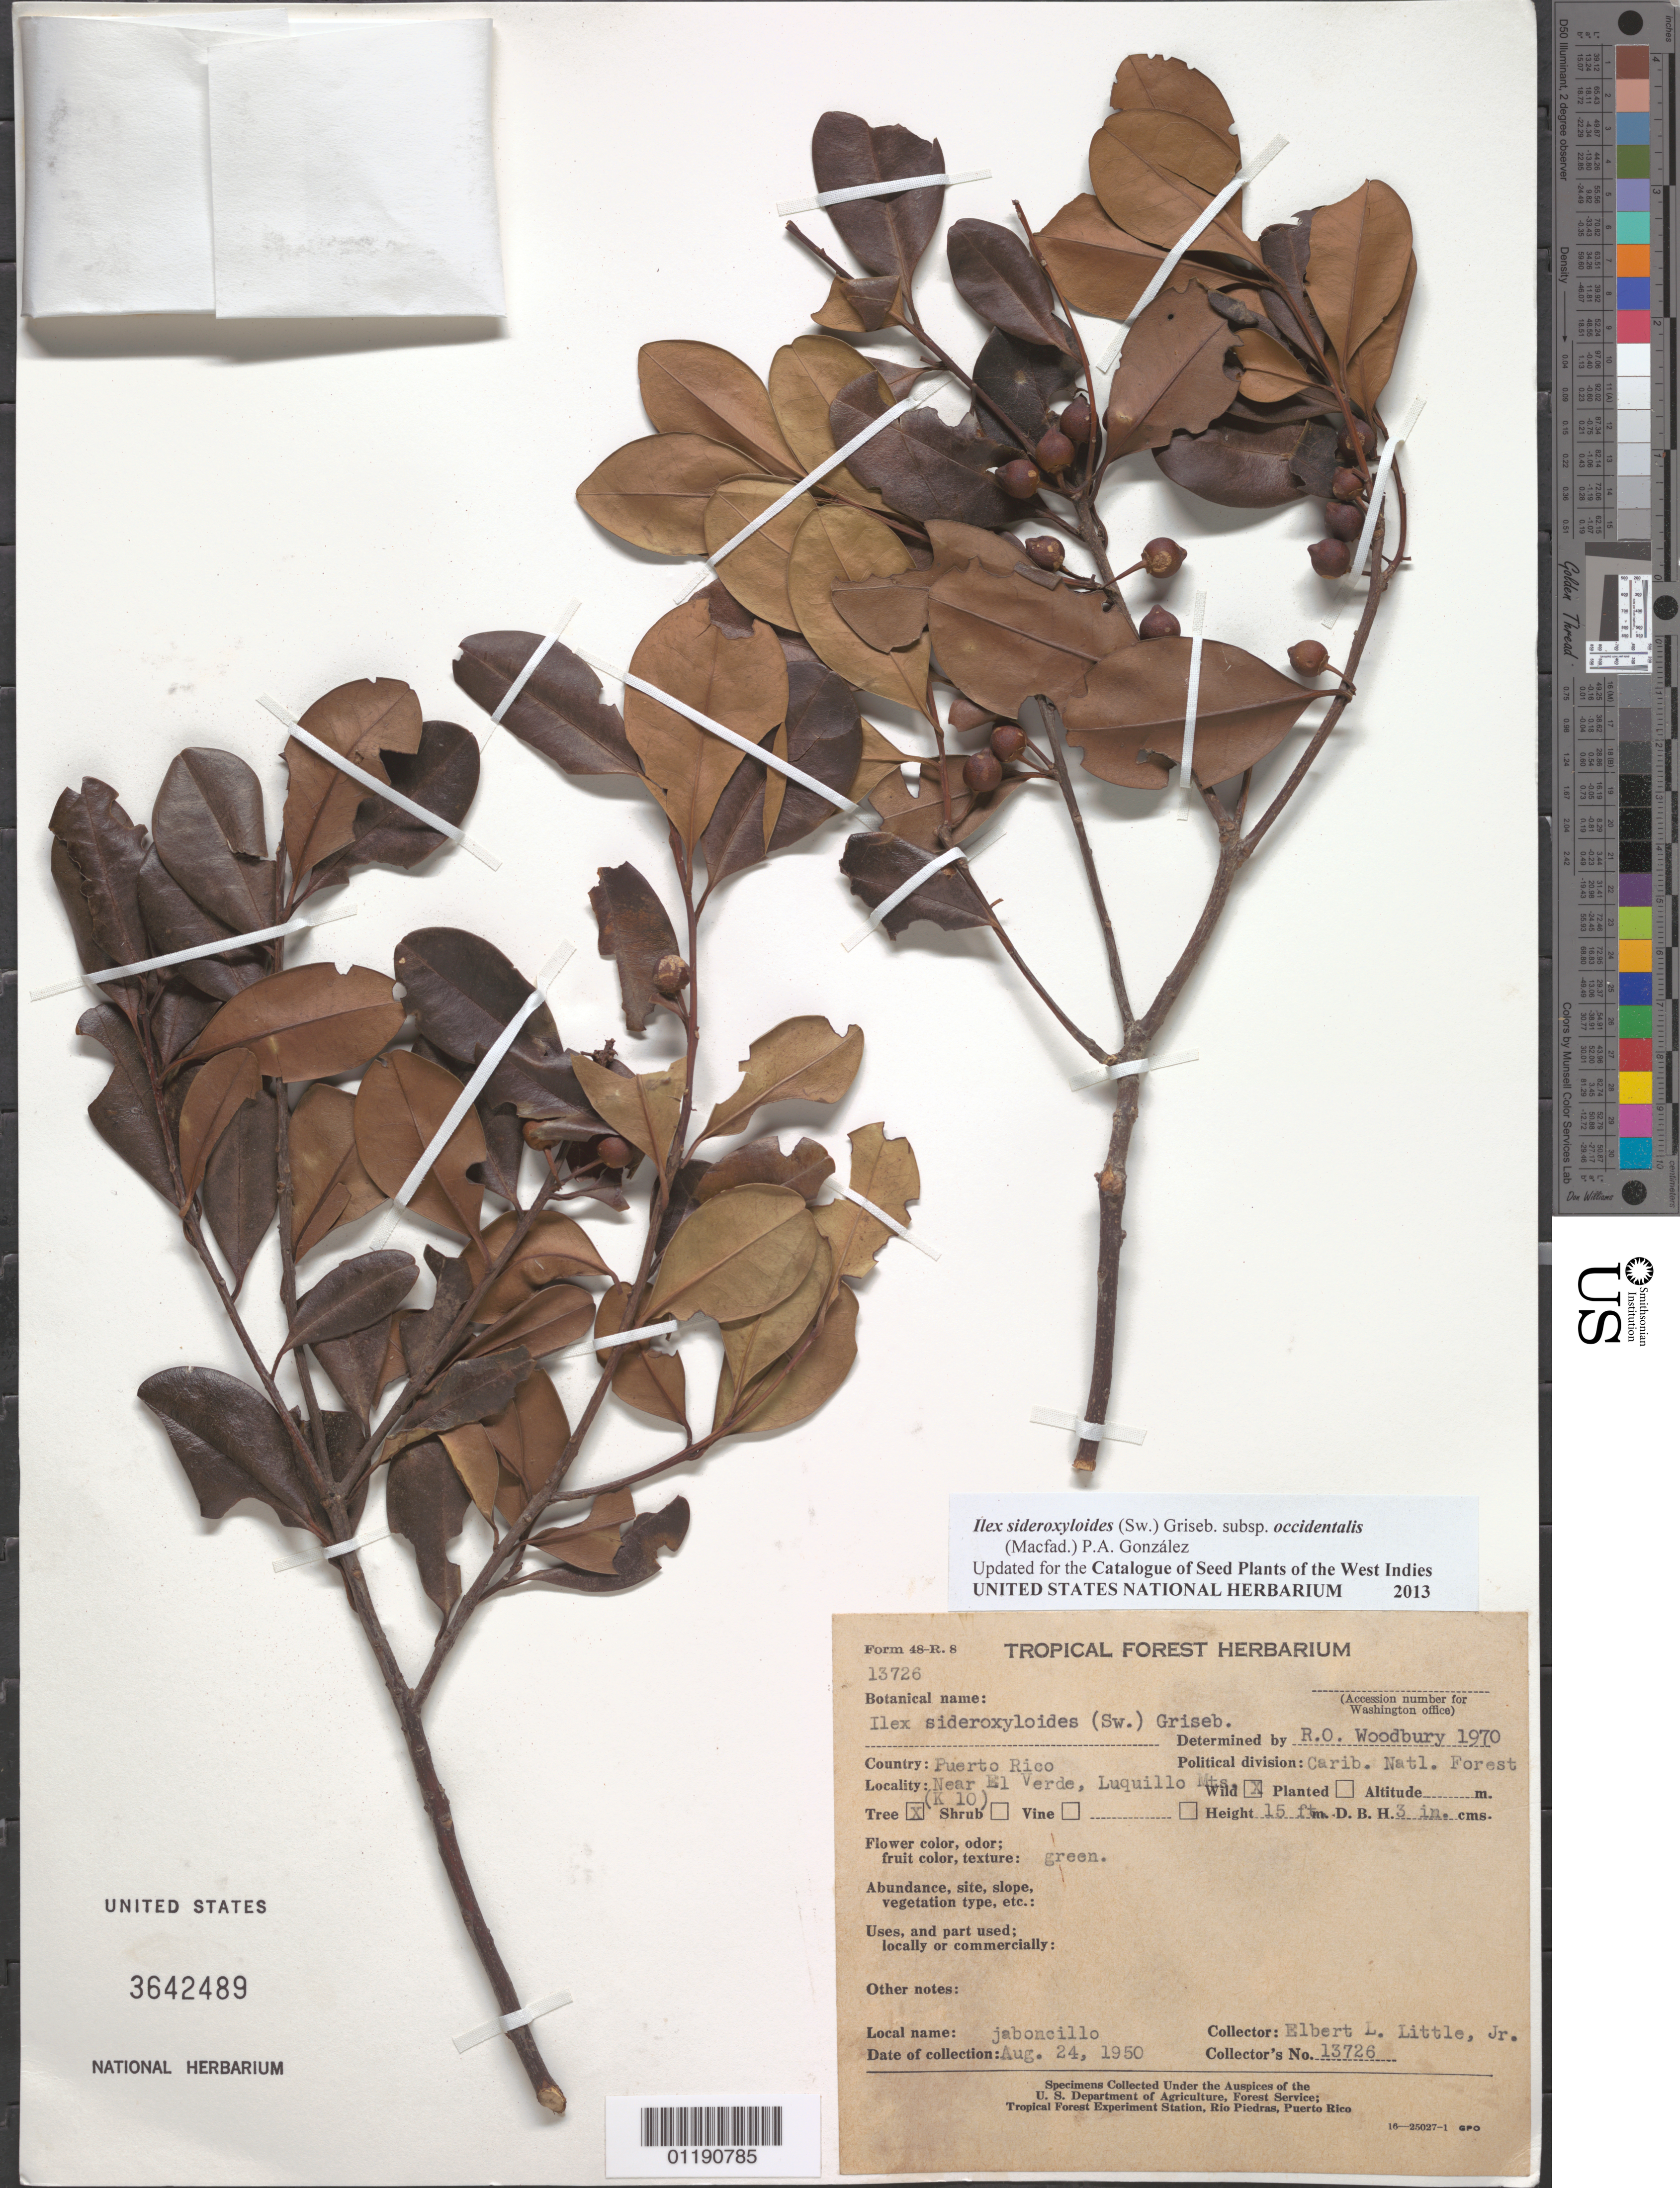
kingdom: Plantae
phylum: Tracheophyta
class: Magnoliopsida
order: Aquifoliales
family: Aquifoliaceae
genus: Ilex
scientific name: Ilex sideroxyloides subsp. occidentalis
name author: (Macfad.) P. A. González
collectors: E. L. Little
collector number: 13726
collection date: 1950-08-24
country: Puerto Rico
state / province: Carib. Natl. Forest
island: Puerto Rico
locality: Near El Verde, Luquillo Mts. (K 10)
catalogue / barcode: US 3642489